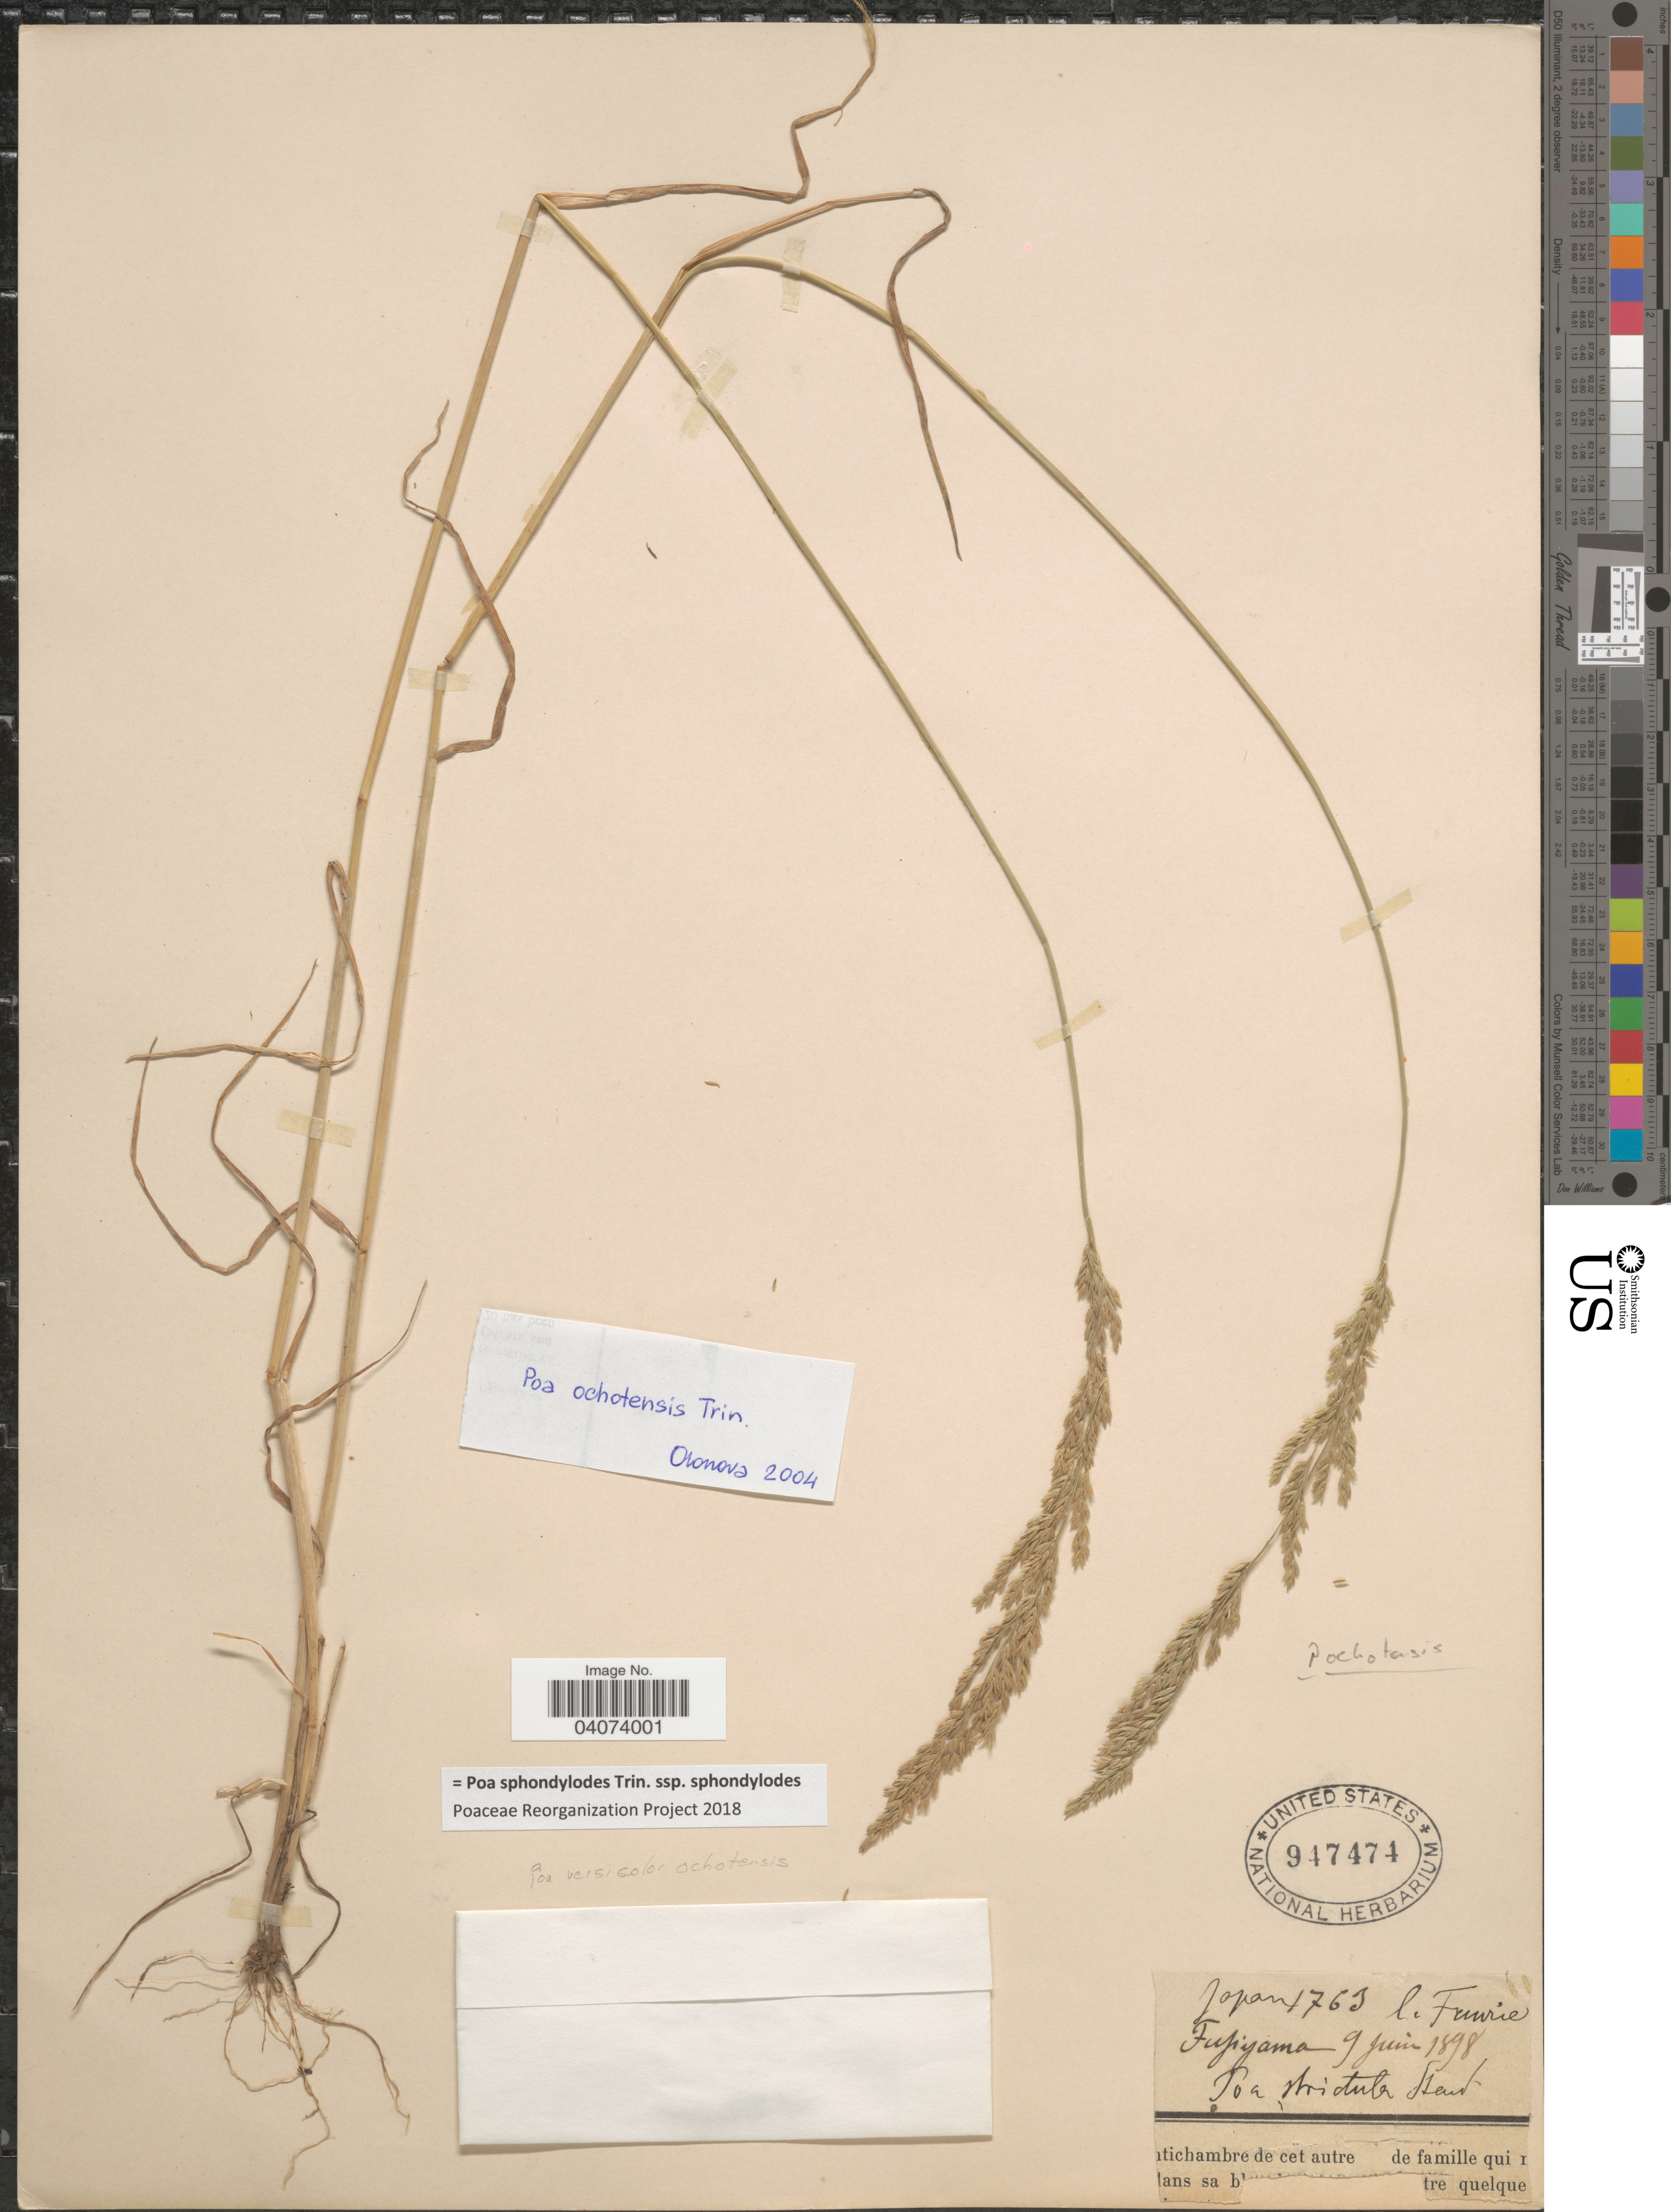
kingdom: Plantae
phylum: Tracheophyta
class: Liliopsida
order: Poales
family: Poaceae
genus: Poa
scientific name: Poa sphondylodes subsp. sphondylodes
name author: Trin.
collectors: -. Faurie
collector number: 1763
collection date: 1898-06-09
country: Japan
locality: Fujiyama.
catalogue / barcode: US 947474